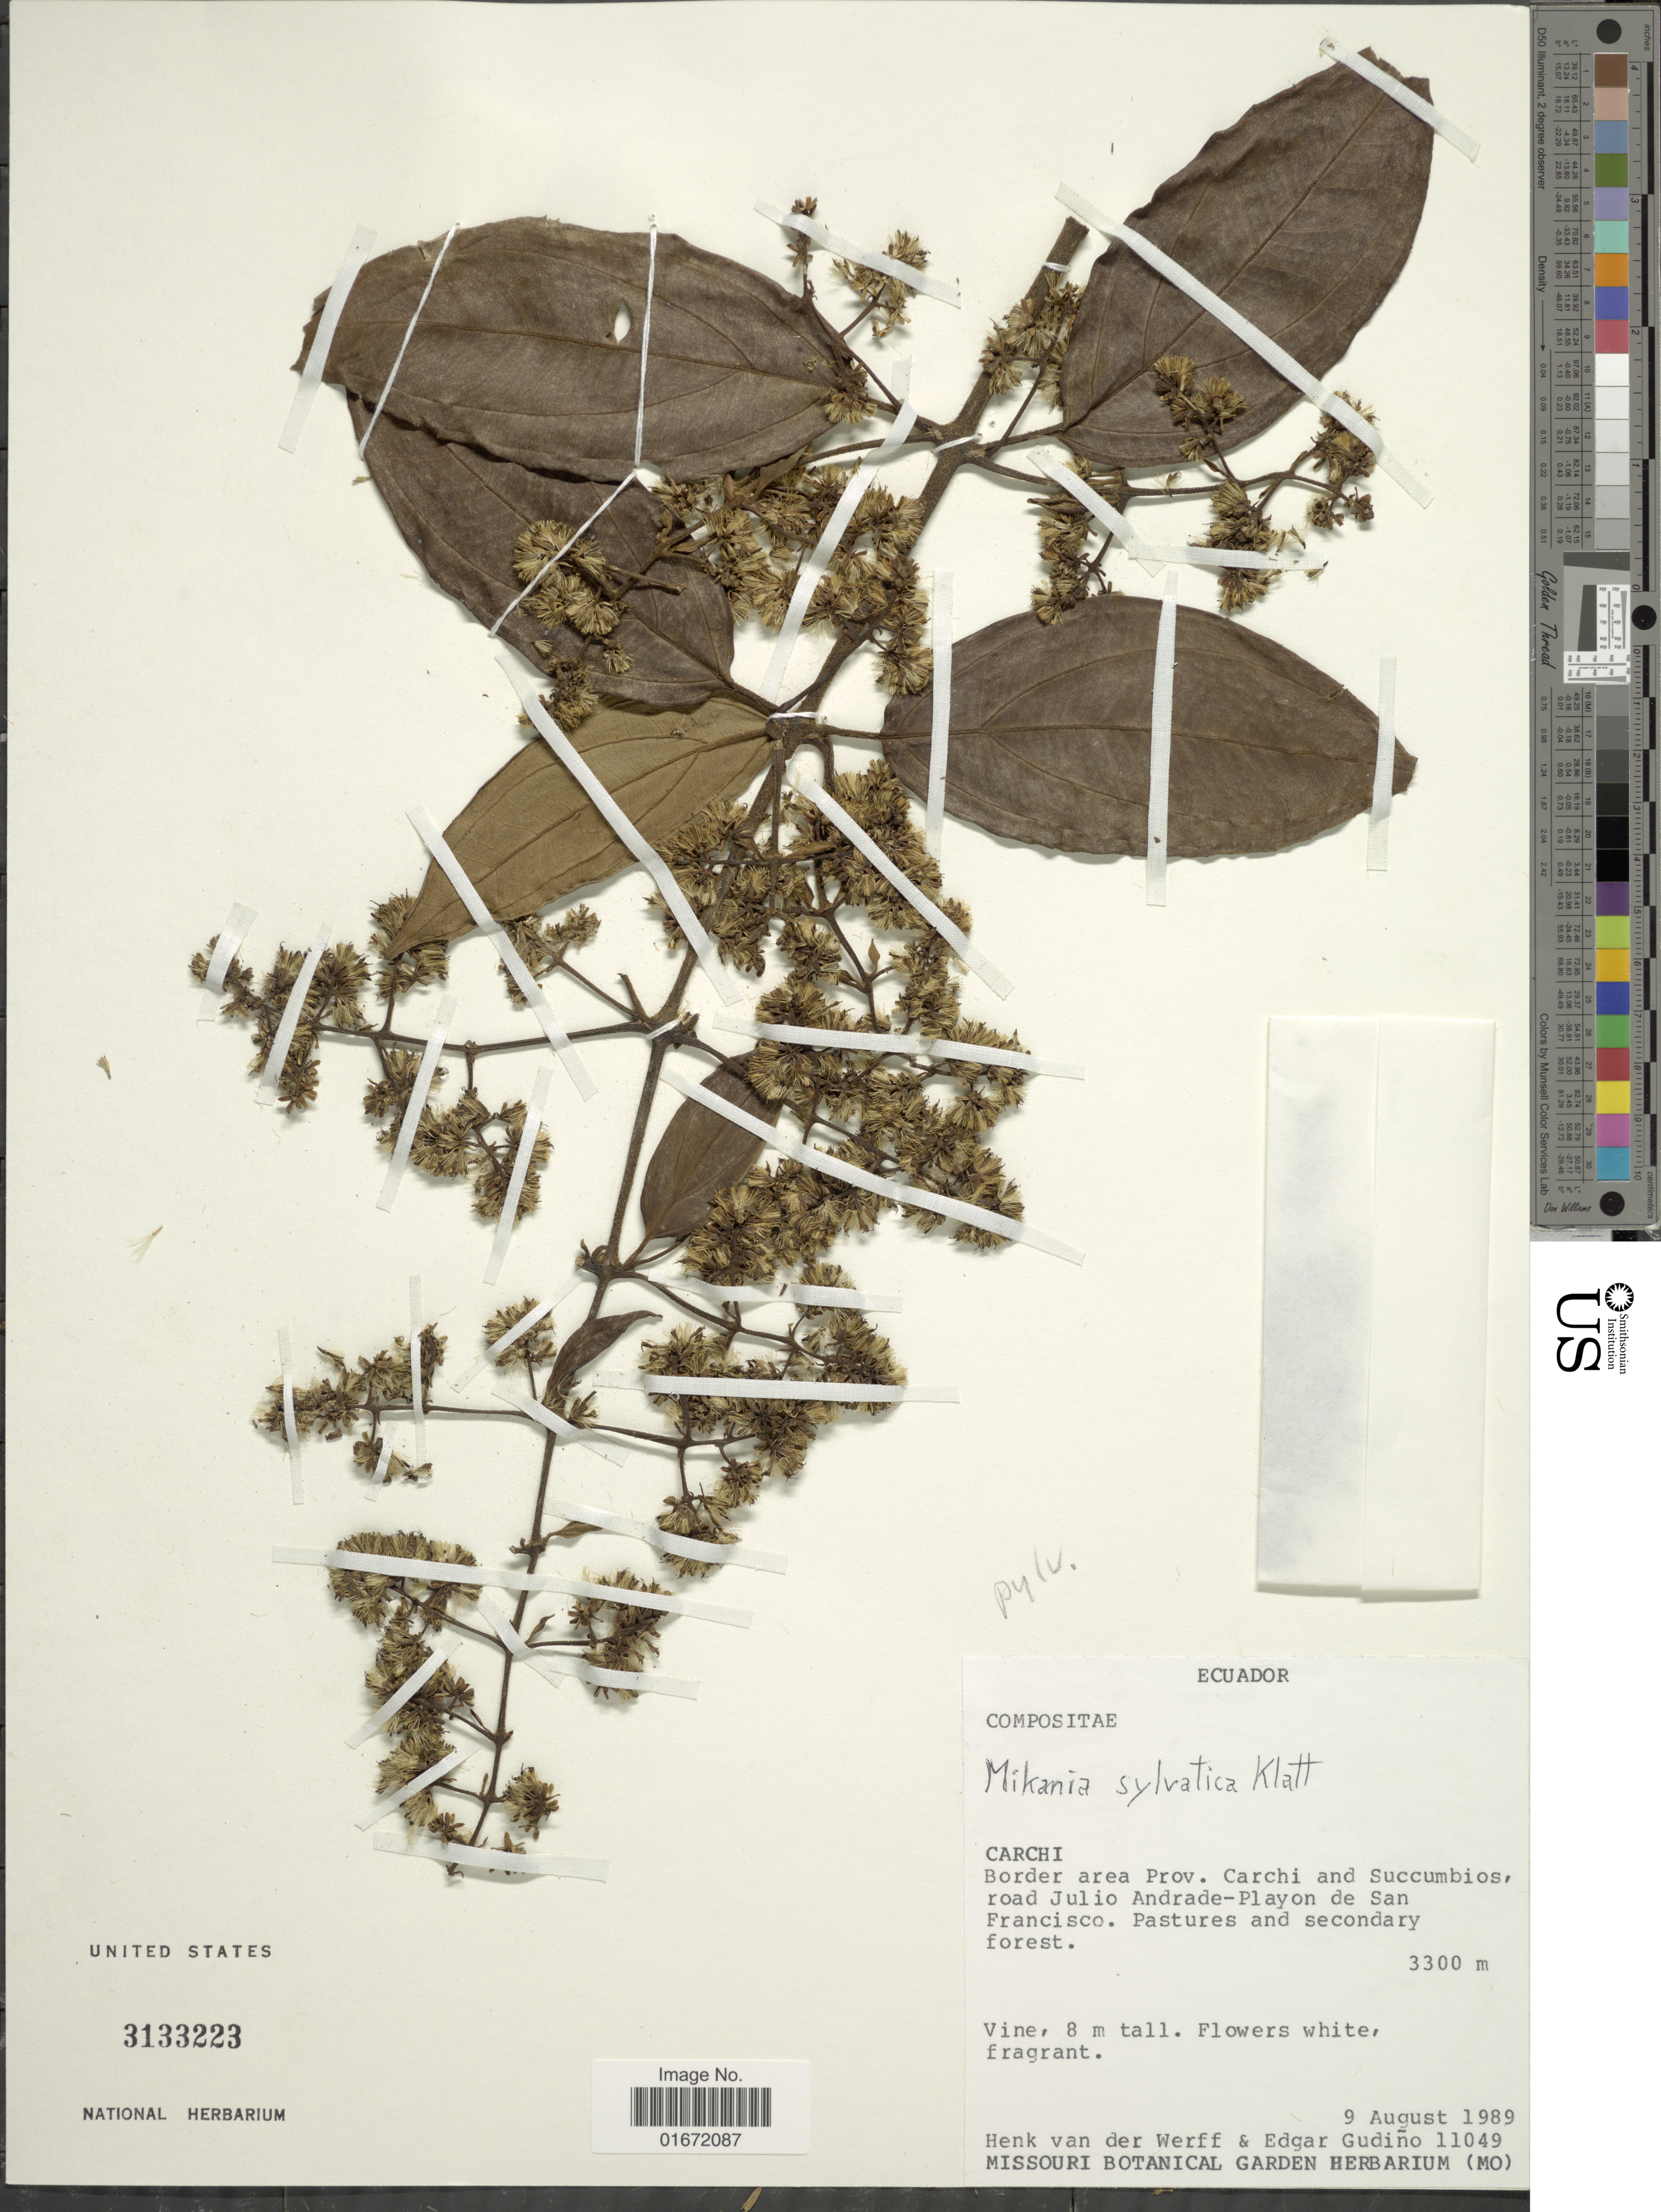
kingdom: Plantae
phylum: Tracheophyta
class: Magnoliopsida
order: Asterales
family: Asteraceae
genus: Mikania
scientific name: Mikania sylvatica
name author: Klatt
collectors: H. van der Werff & E. Gudiño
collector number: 11049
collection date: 1989-08-09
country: Ecuador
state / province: Carchi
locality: Carchi. Border area Prov. Carchi and Succumbios, road Julio Andrade-Playon de San Francisco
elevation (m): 3300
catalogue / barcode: US 3133223